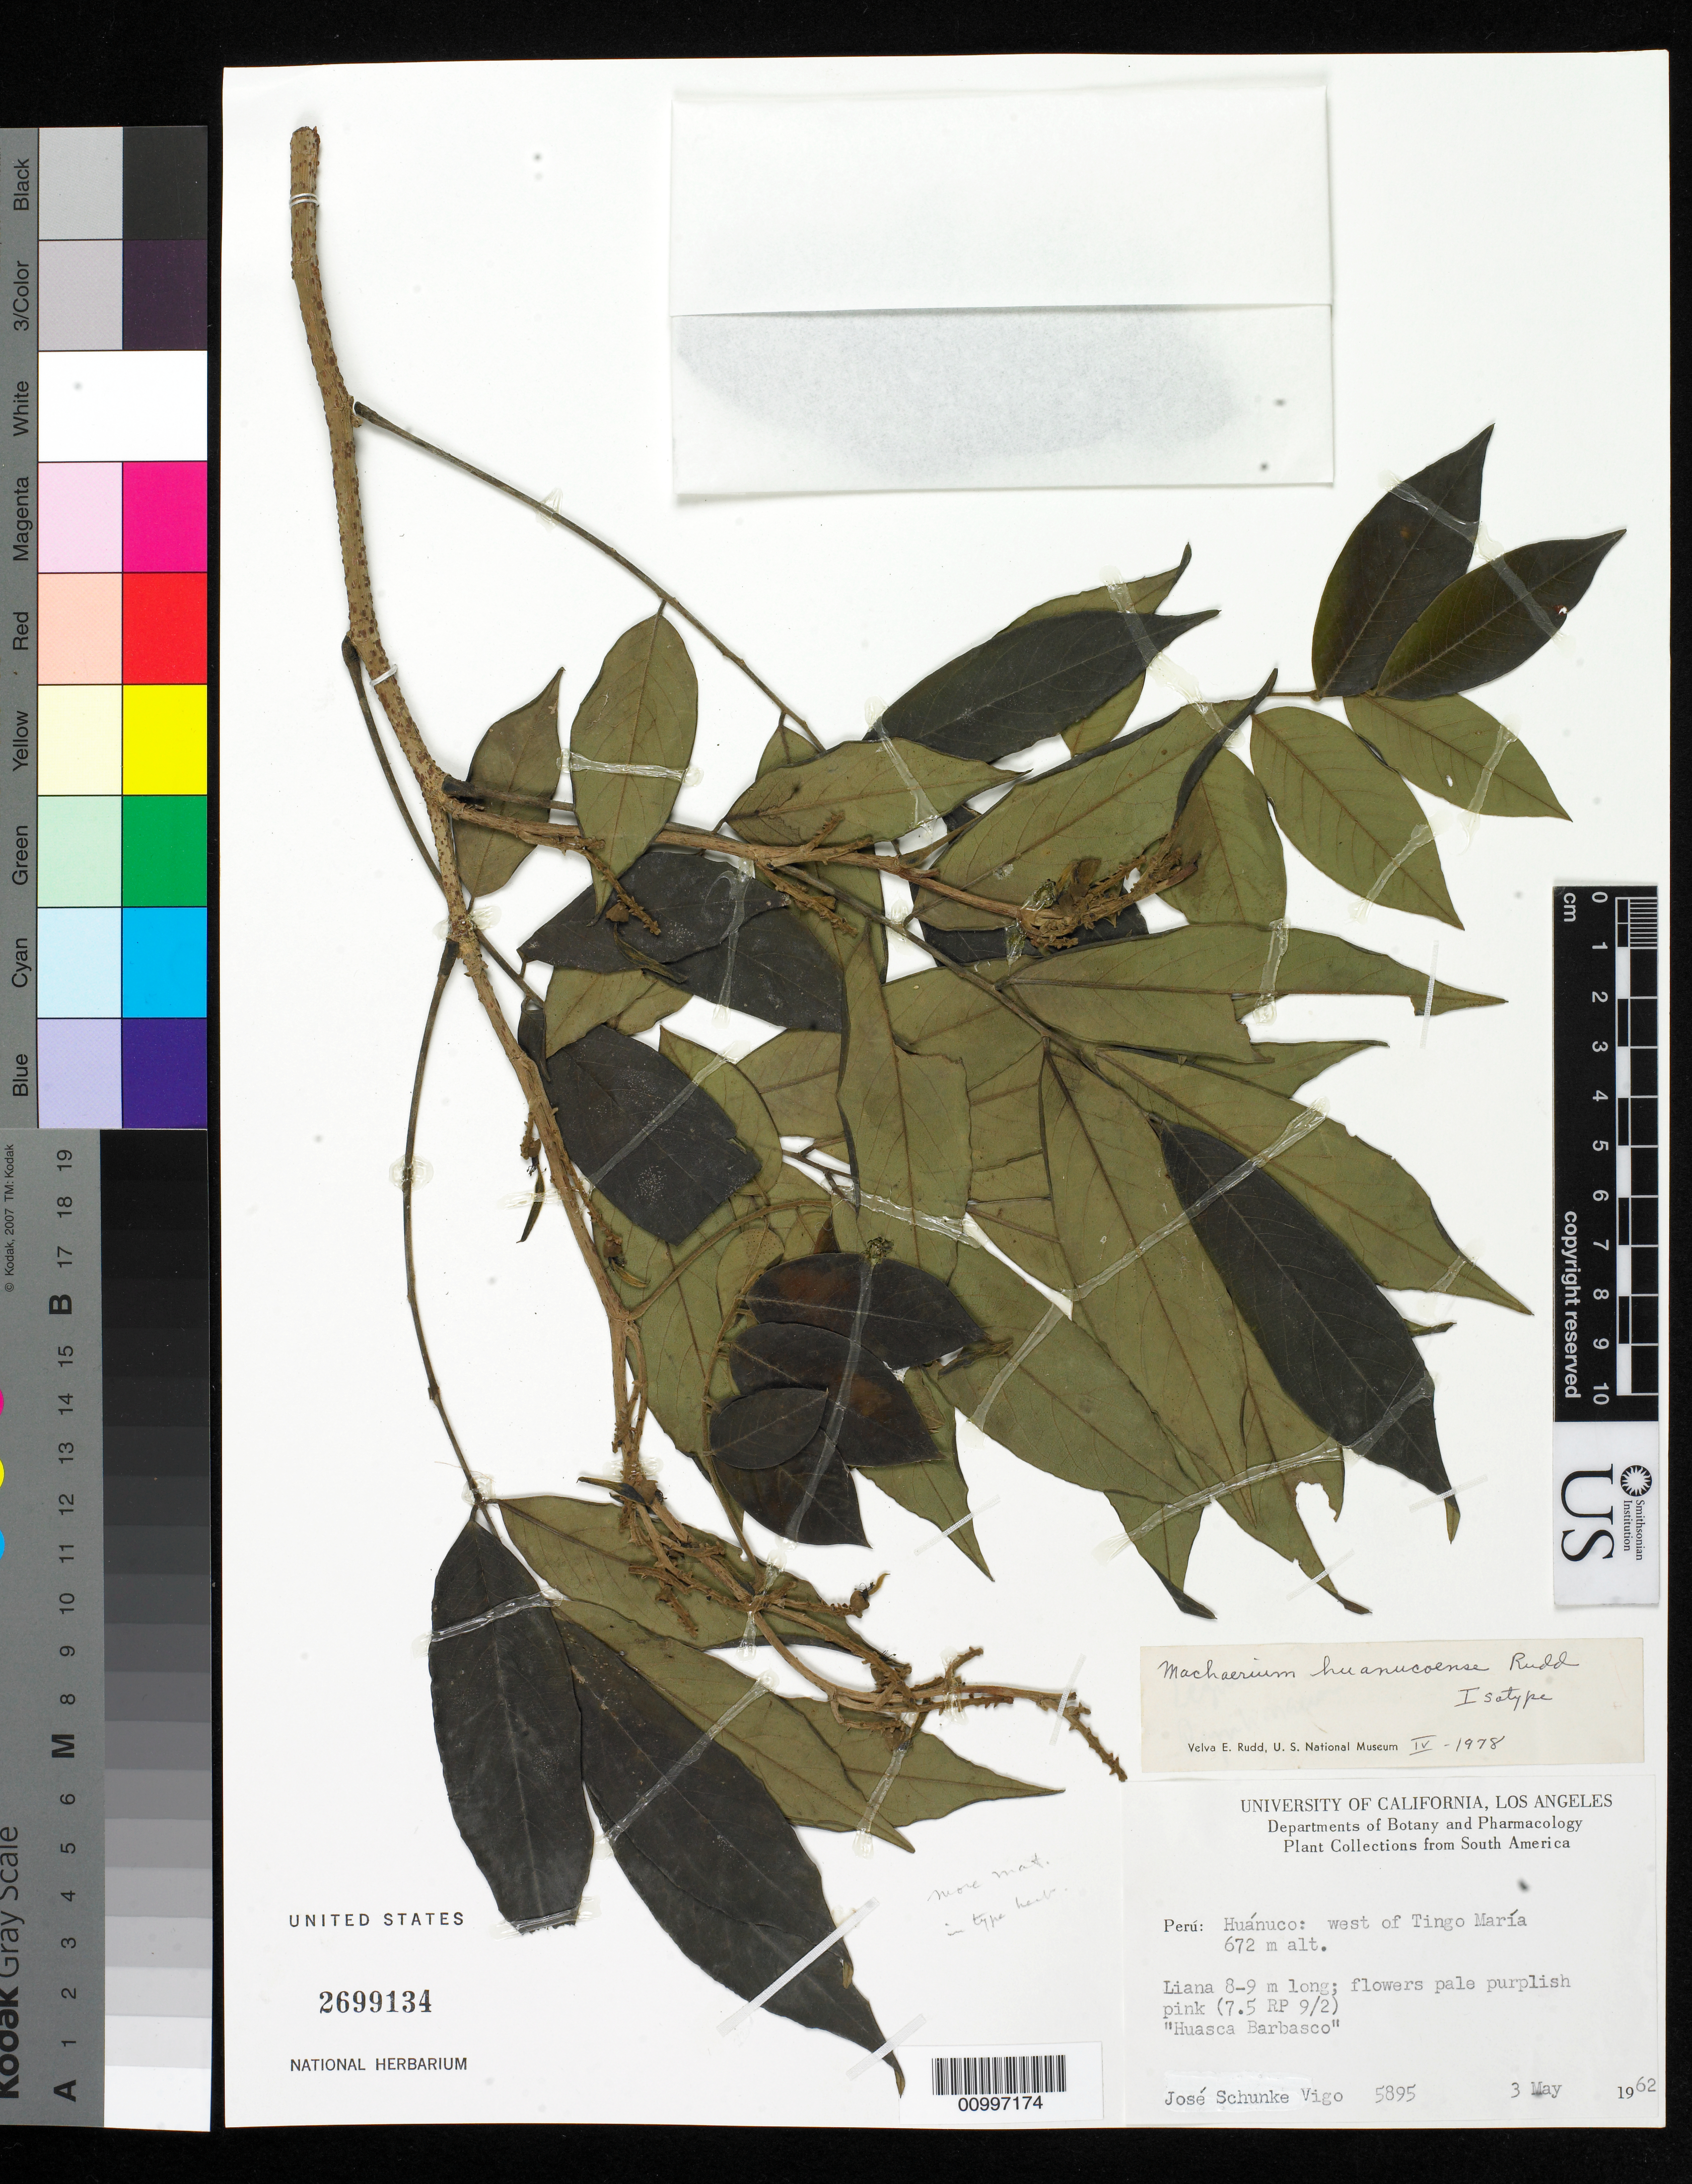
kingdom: Plantae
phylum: Tracheophyta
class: Magnoliopsida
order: Fabales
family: Fabaceae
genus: Machaerium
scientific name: Machaerium huanucoense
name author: Rudd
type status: Isotype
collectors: J. Schunke Vigo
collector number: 5895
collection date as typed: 03 May 1962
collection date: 1962-05-03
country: Peru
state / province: Huánuco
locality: West of Tingo Maria.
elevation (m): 672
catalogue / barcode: US 2699134